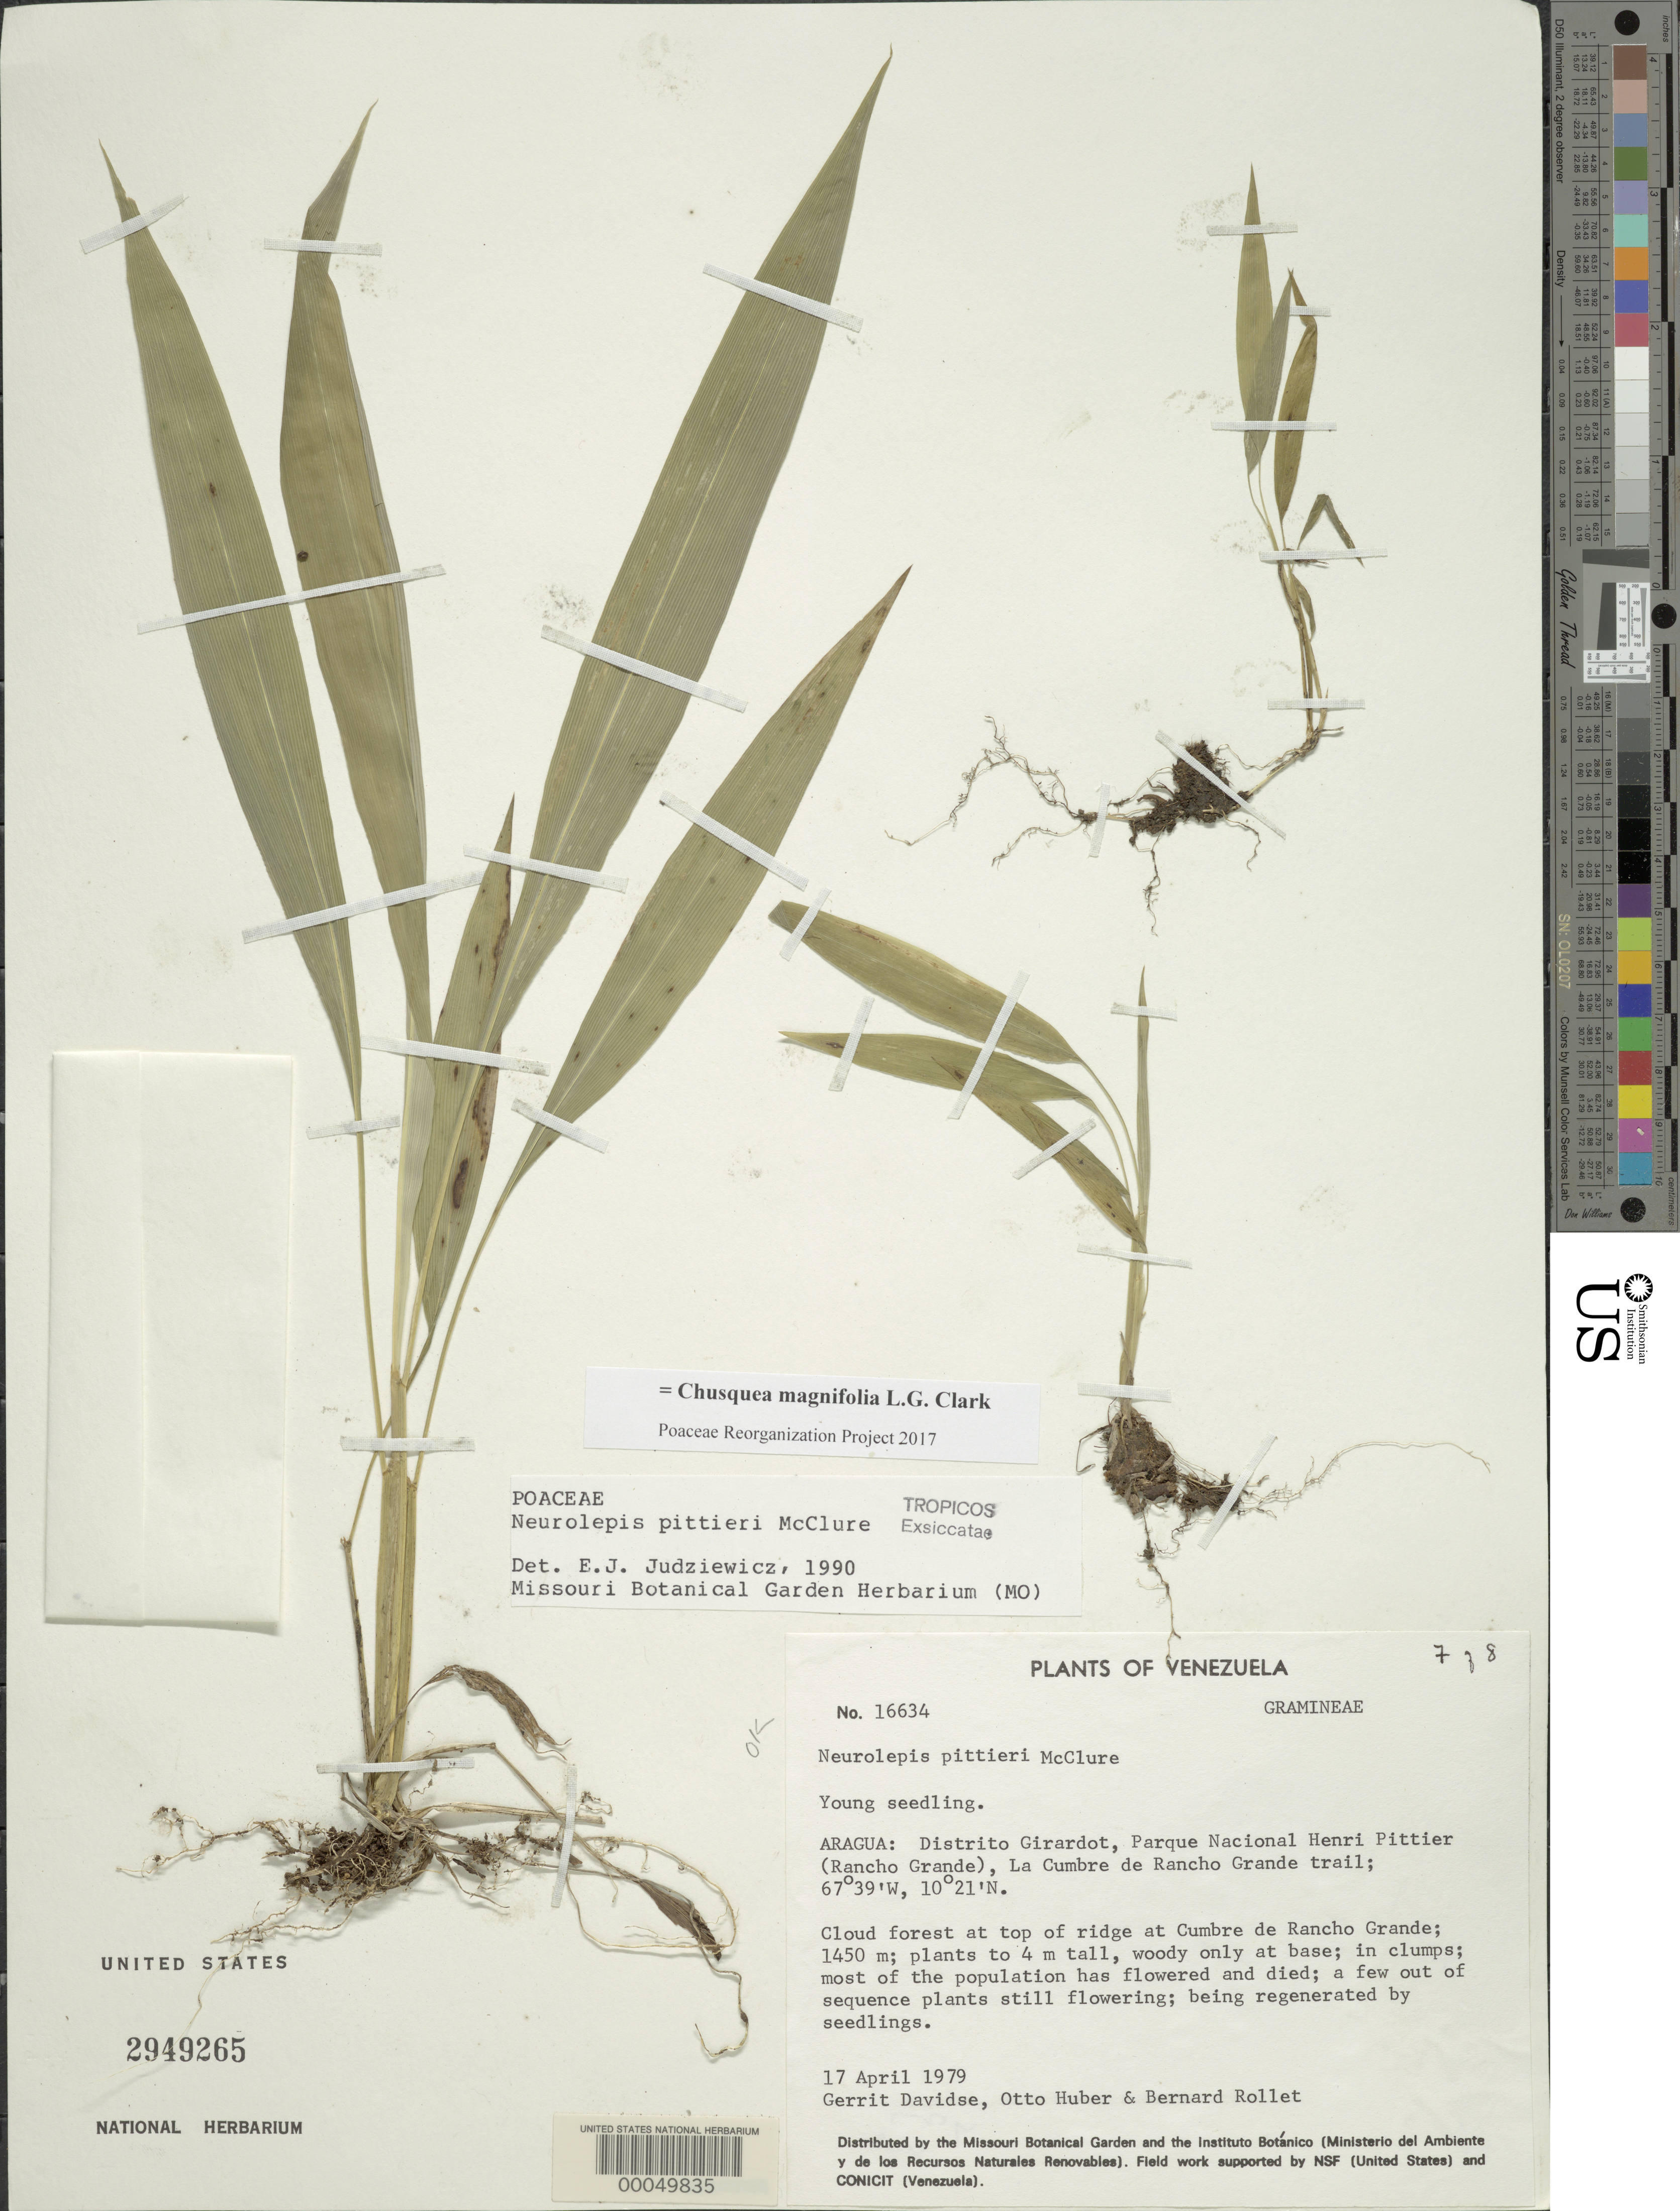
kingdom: Plantae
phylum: Tracheophyta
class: Liliopsida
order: Poales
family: Poaceae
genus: Chusquea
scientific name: Chusquea magnifolia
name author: L.G. Clark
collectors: G. Davidse, O. Huber & B. Rollet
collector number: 16634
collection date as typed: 17 Apr 1979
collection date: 1979-04-17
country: Venezuela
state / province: Aragua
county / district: Girardot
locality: Parque nacional henri pittier (rancho grande), la cumbre de rancho grande trail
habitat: Cloud forest at top of ridge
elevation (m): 1450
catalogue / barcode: US 2949265